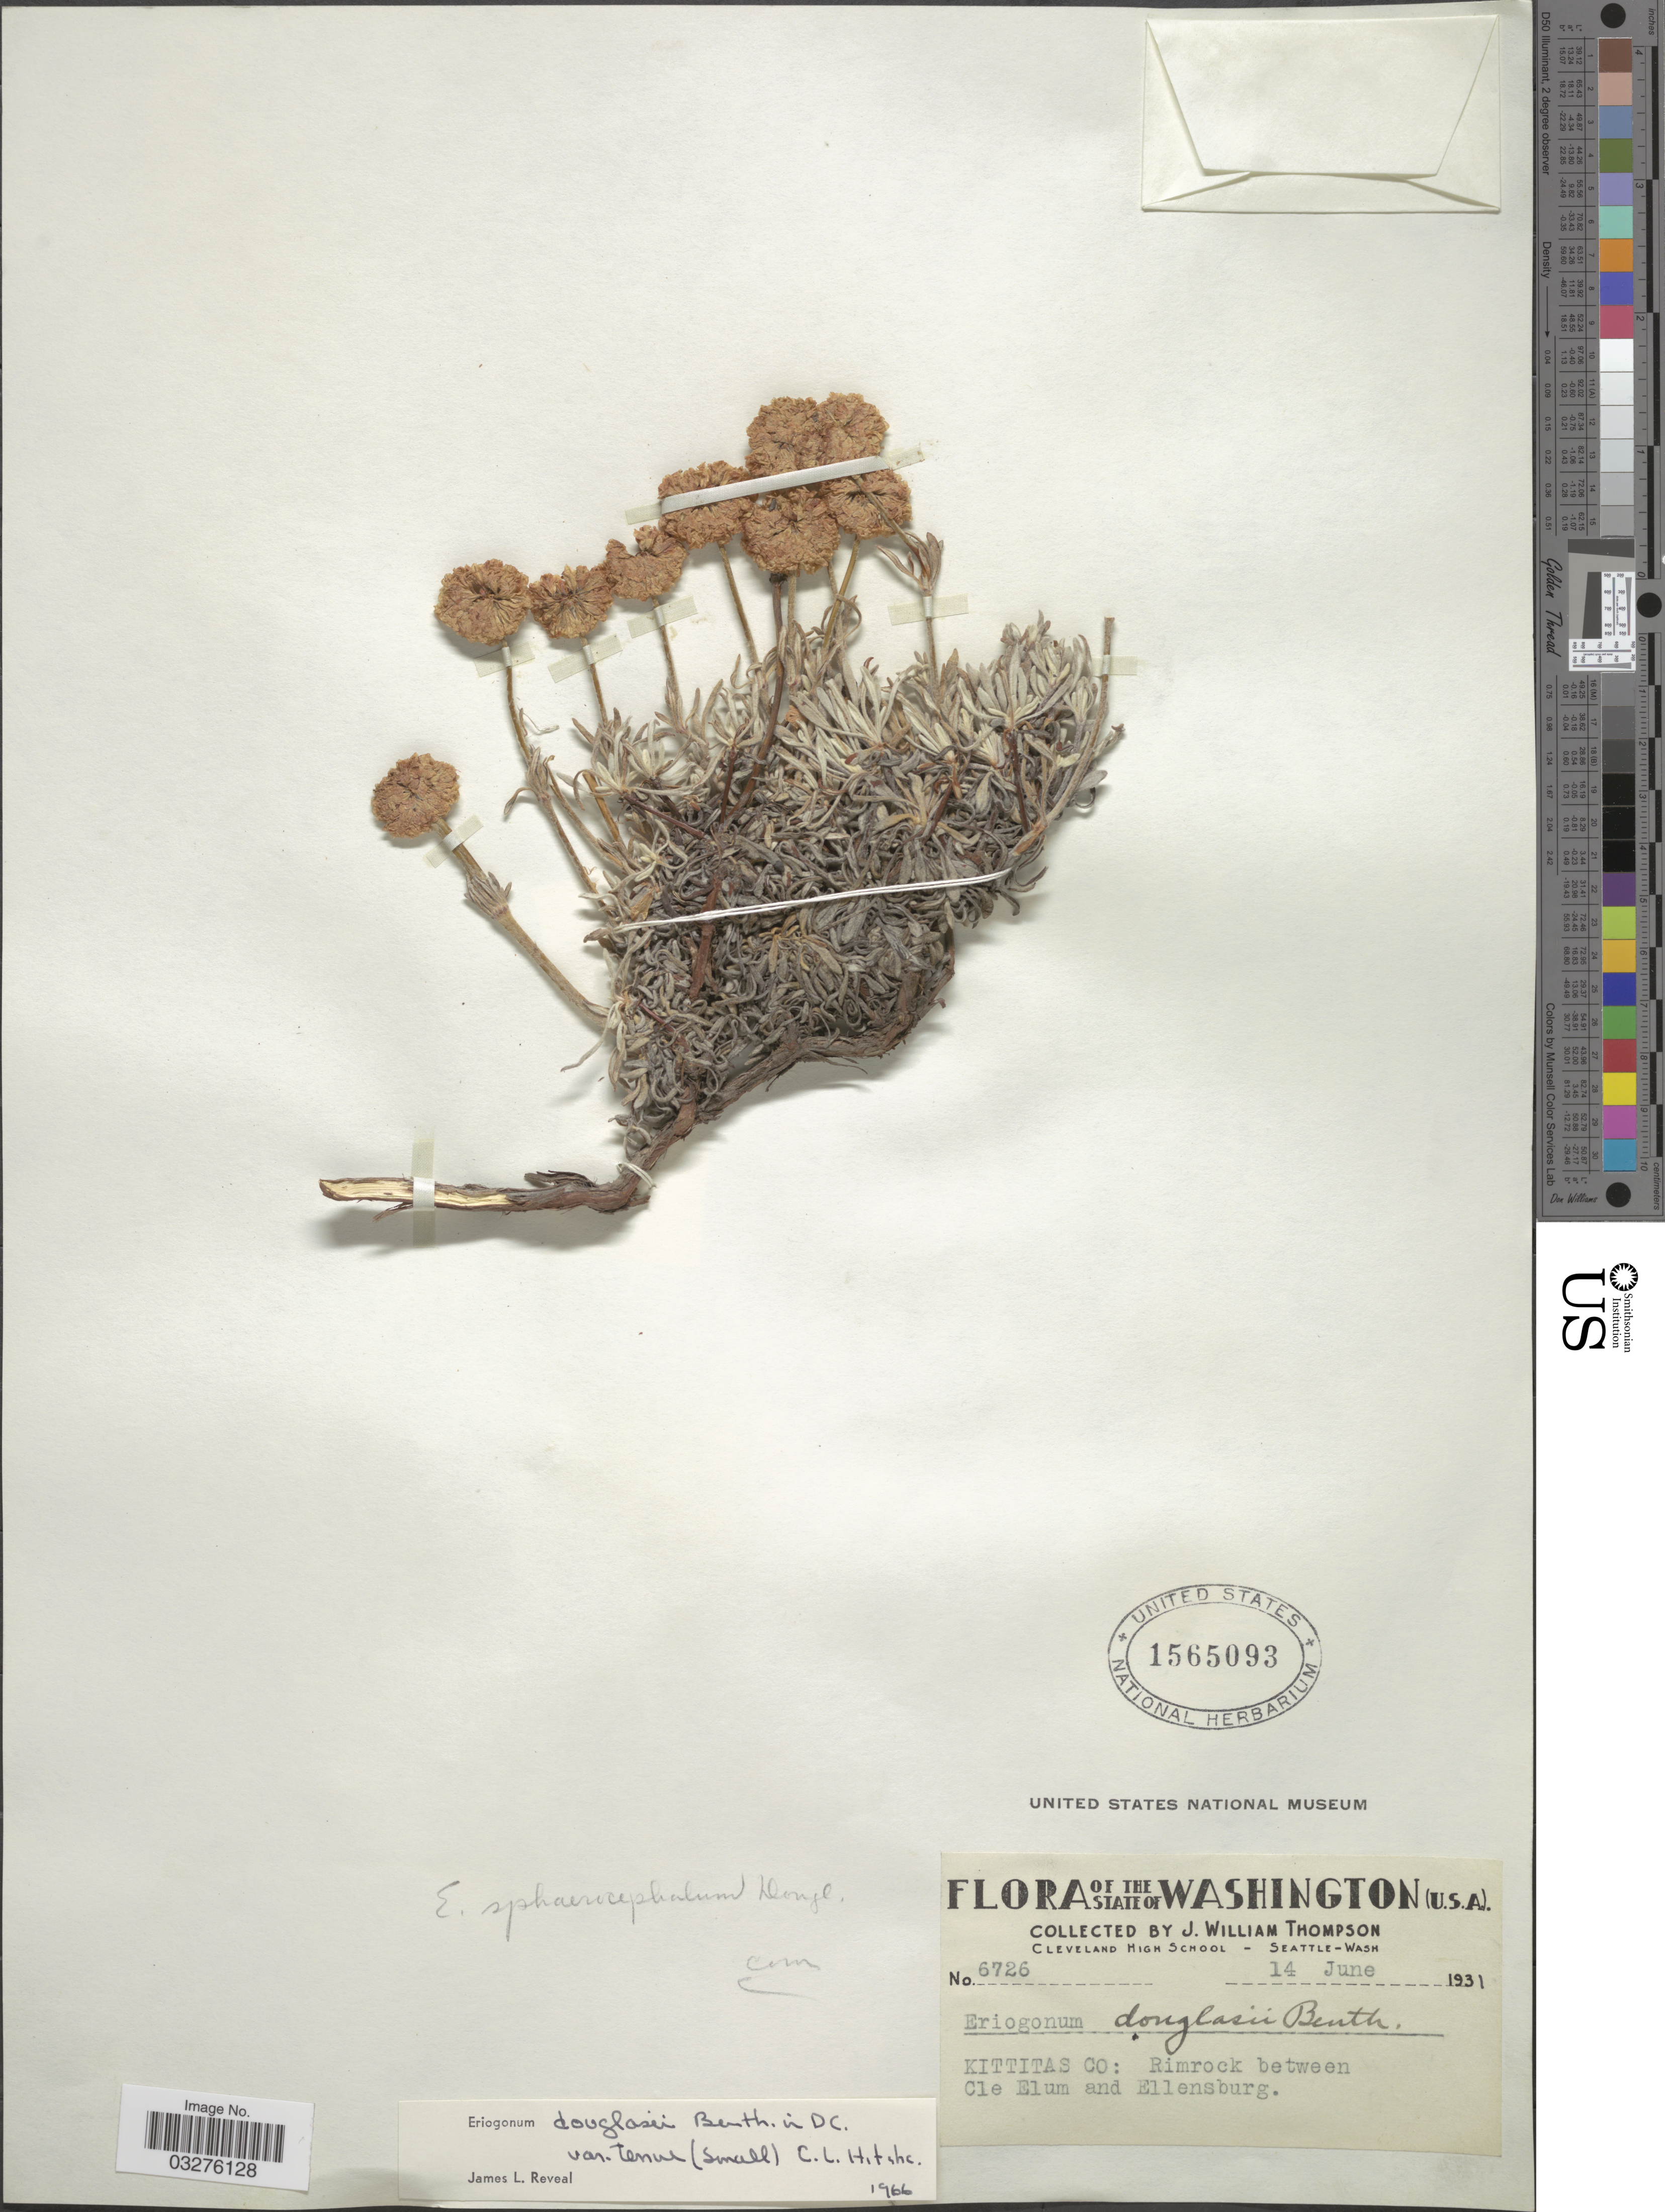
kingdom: Plantae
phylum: Tracheophyta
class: Magnoliopsida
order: Caryophyllales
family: Polygonaceae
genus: Eriogonum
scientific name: Eriogonum douglasii var. tenue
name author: (Small) C.L. Hitchc.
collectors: J. W. Thompson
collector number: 6726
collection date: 1931-06-14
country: United States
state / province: Washington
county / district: Kittitas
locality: Kittitas Co: Rimrock between Cle Elum and Ellensburg.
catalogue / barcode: US 1565093